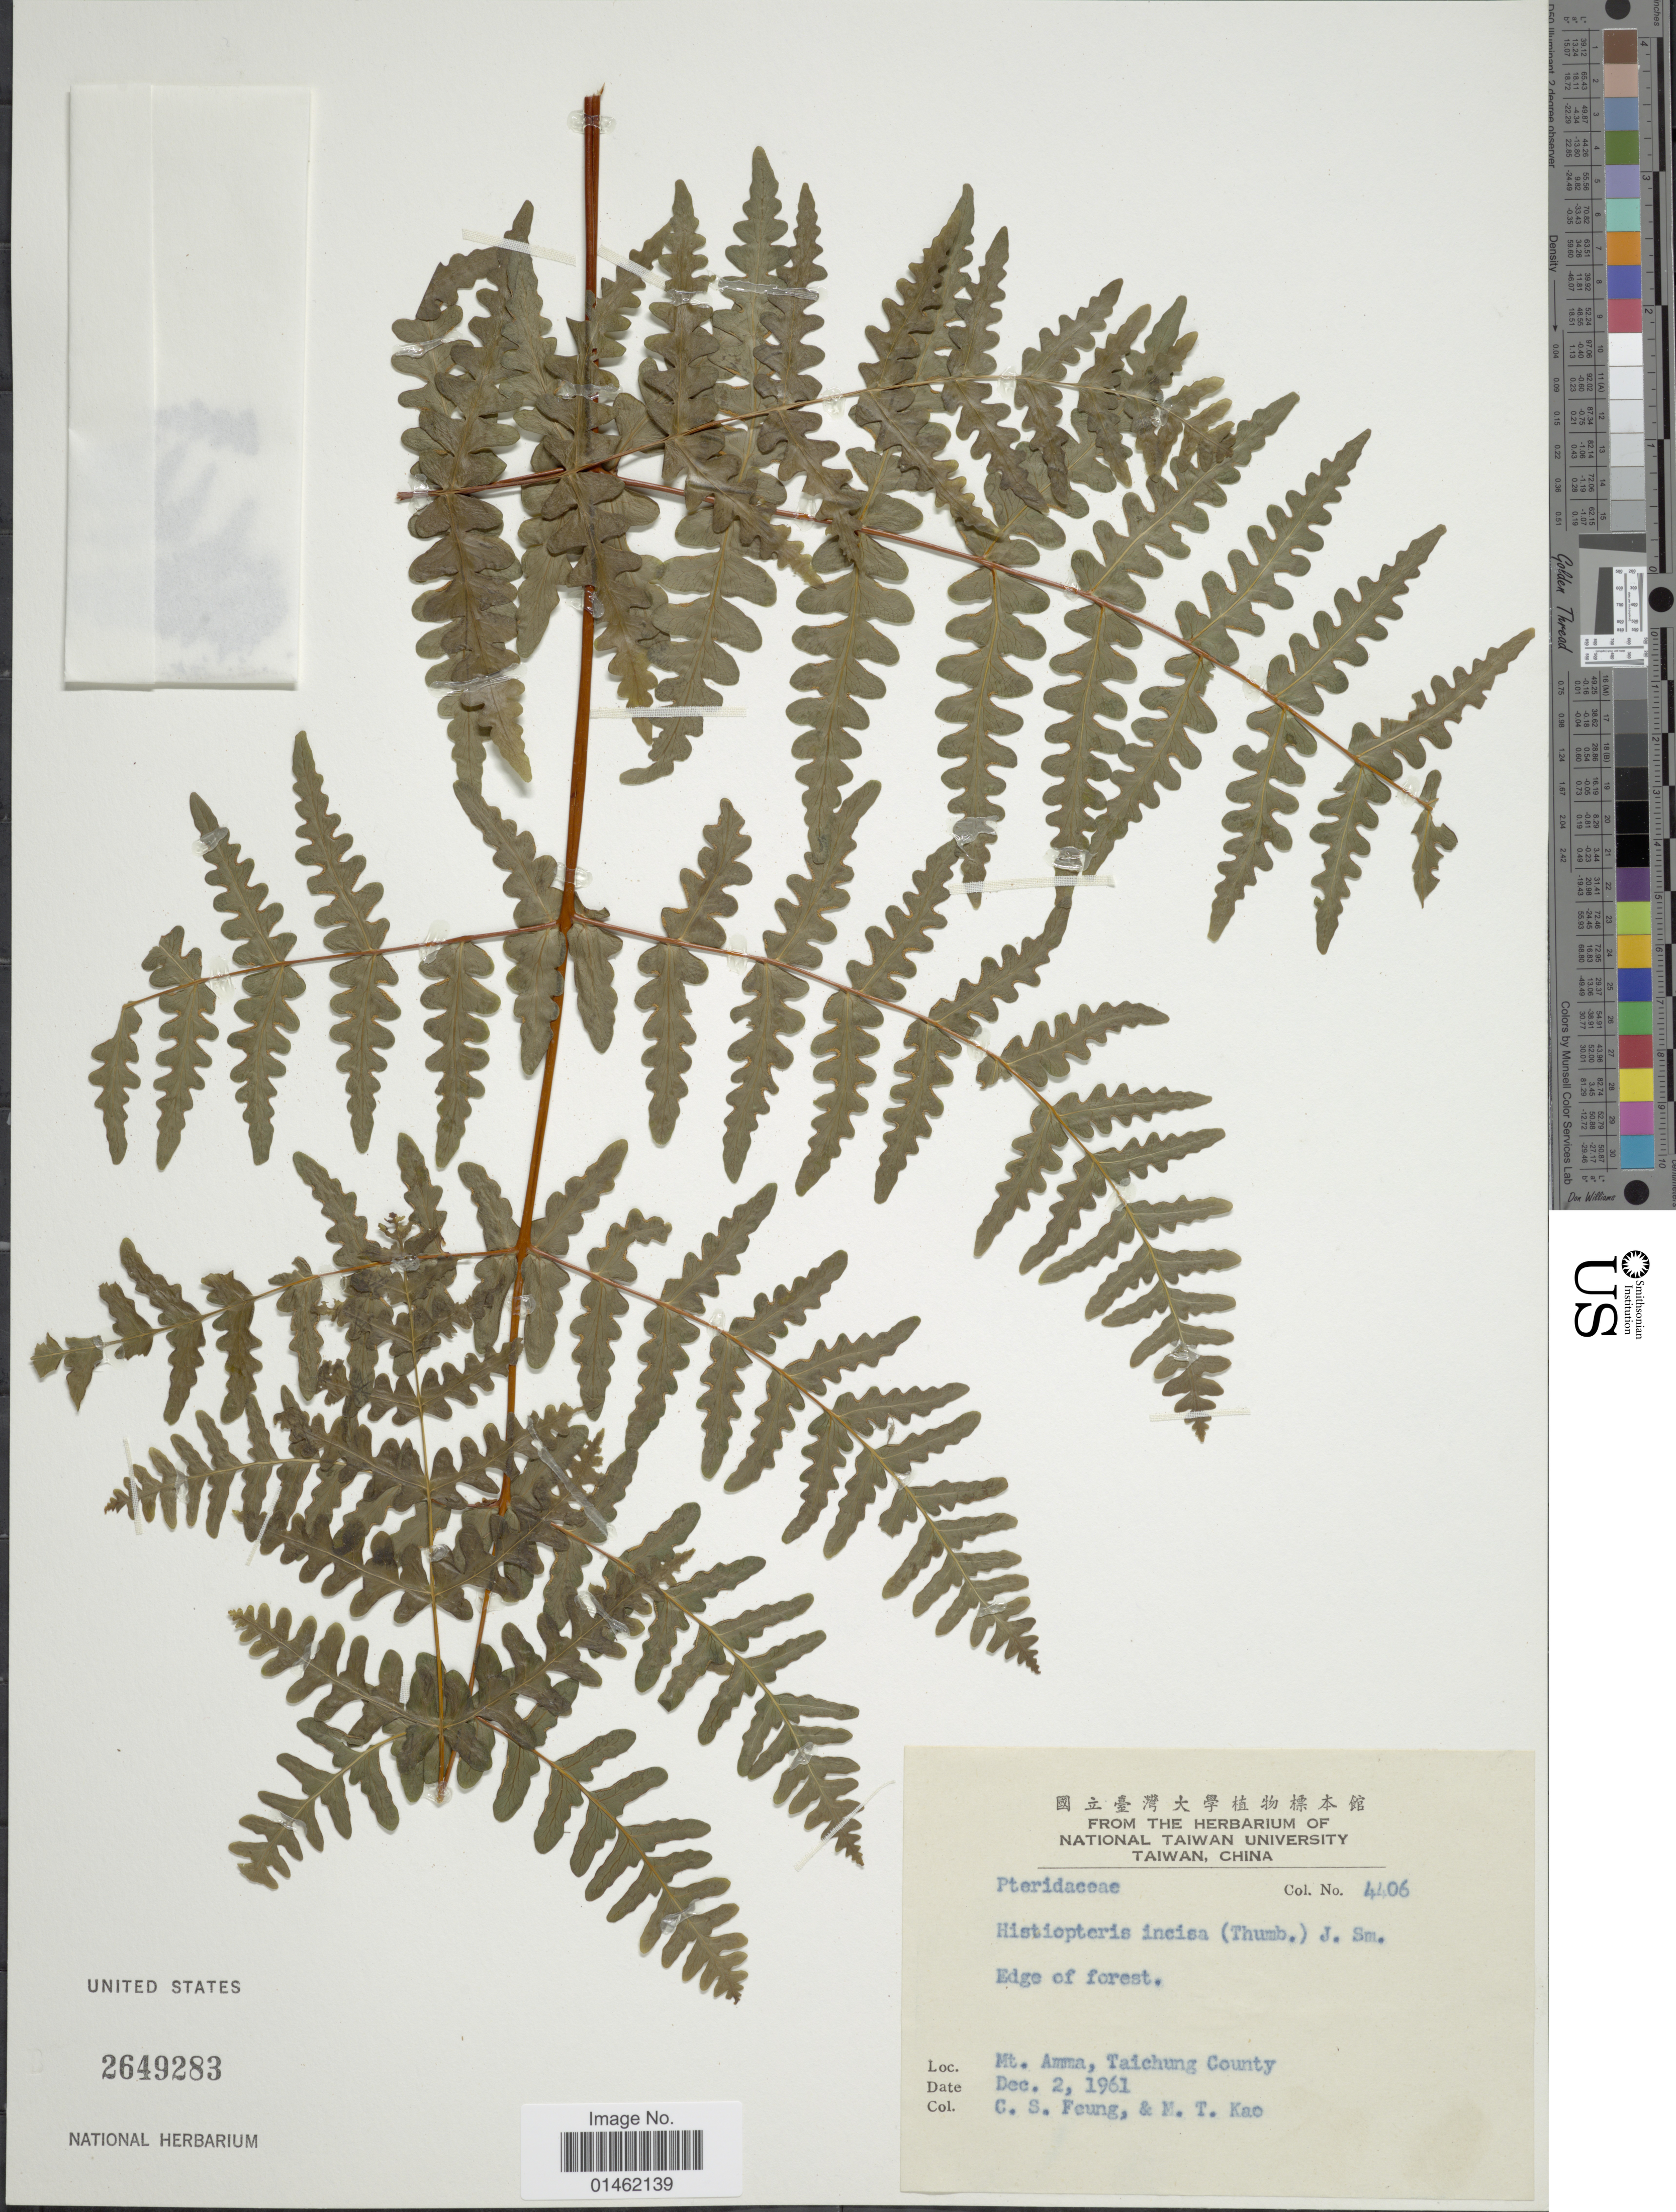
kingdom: Plantae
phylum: Tracheophyta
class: Polypodiopsida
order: Polypodiales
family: Dennstaedtiaceae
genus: Histiopteris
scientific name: Histiopteris incisa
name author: (Thunb.) J. Sm.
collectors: C. Feung & M. T. Kao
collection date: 1961-12-02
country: Taiwan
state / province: Taichung City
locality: Mt. Amma, Taichung County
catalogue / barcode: US 2649283